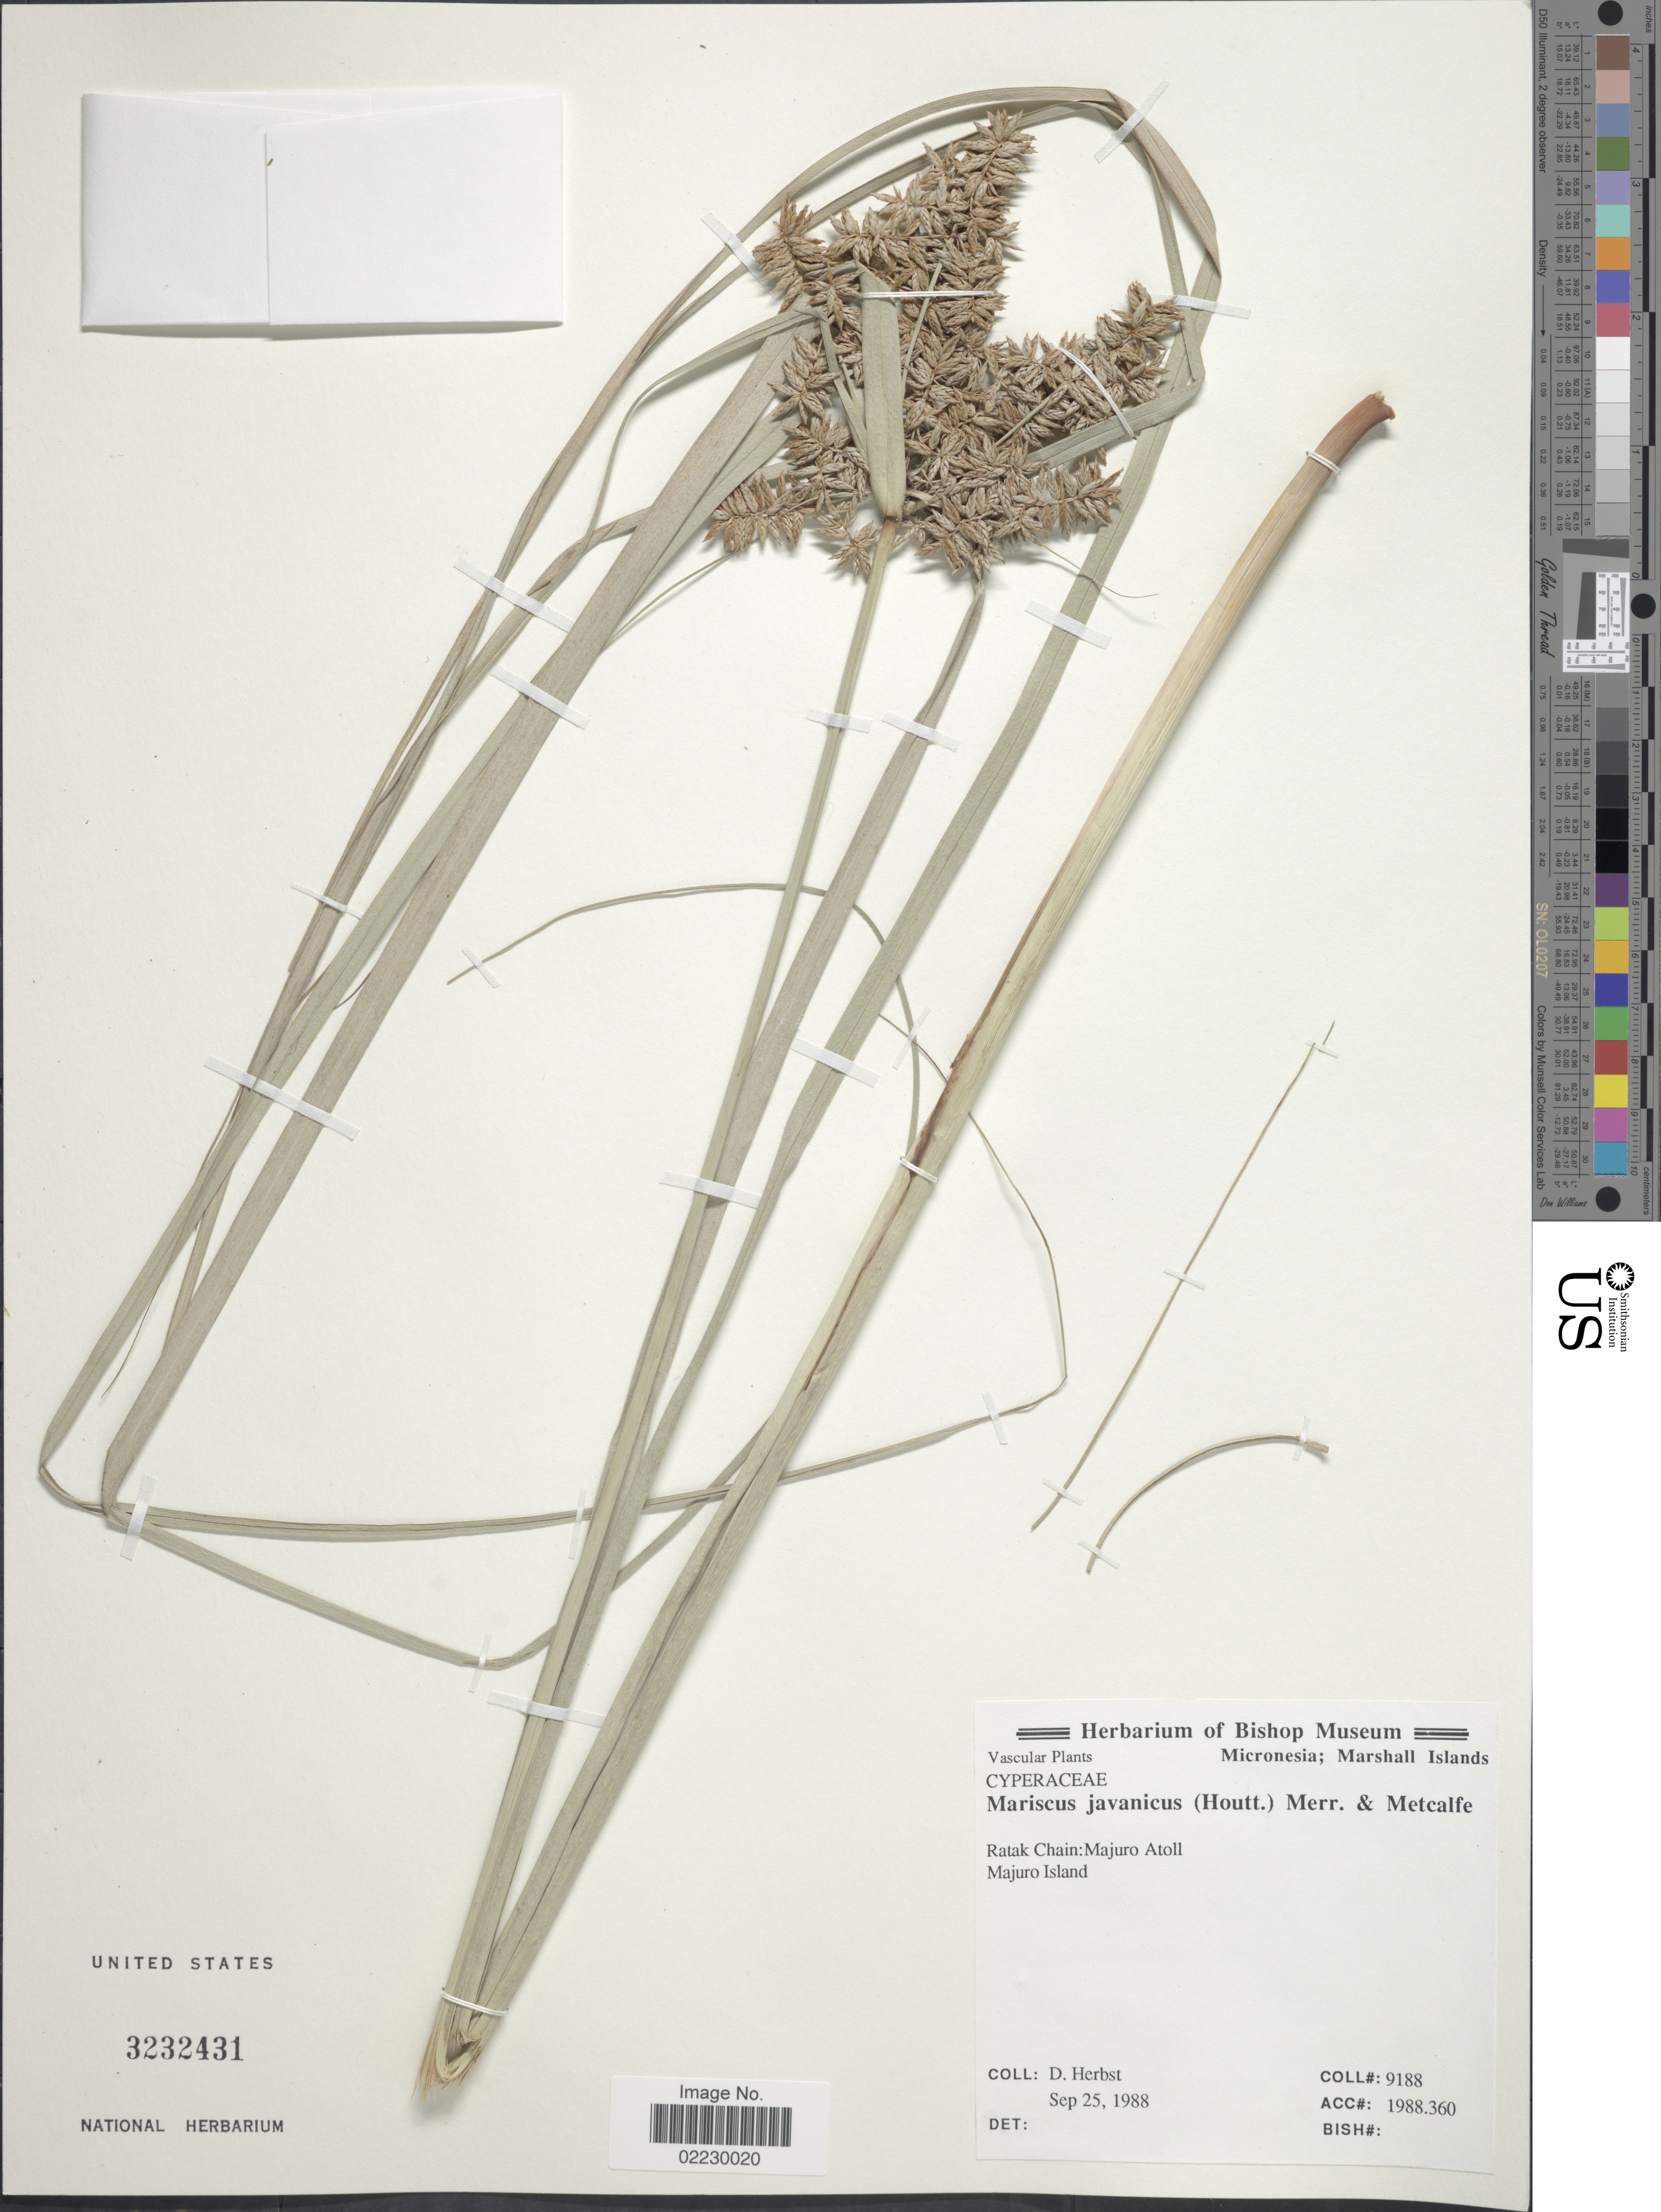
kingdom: Plantae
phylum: Tracheophyta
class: Liliopsida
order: Poales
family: Cyperaceae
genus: Cyperus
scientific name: Cyperus javanicus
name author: Houtt.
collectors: D. Herbst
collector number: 9188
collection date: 1988-09-25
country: Marshall Islands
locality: Majuro Atoll, Majuro Island, Marshall Islands, Micronesia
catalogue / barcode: US 3232431